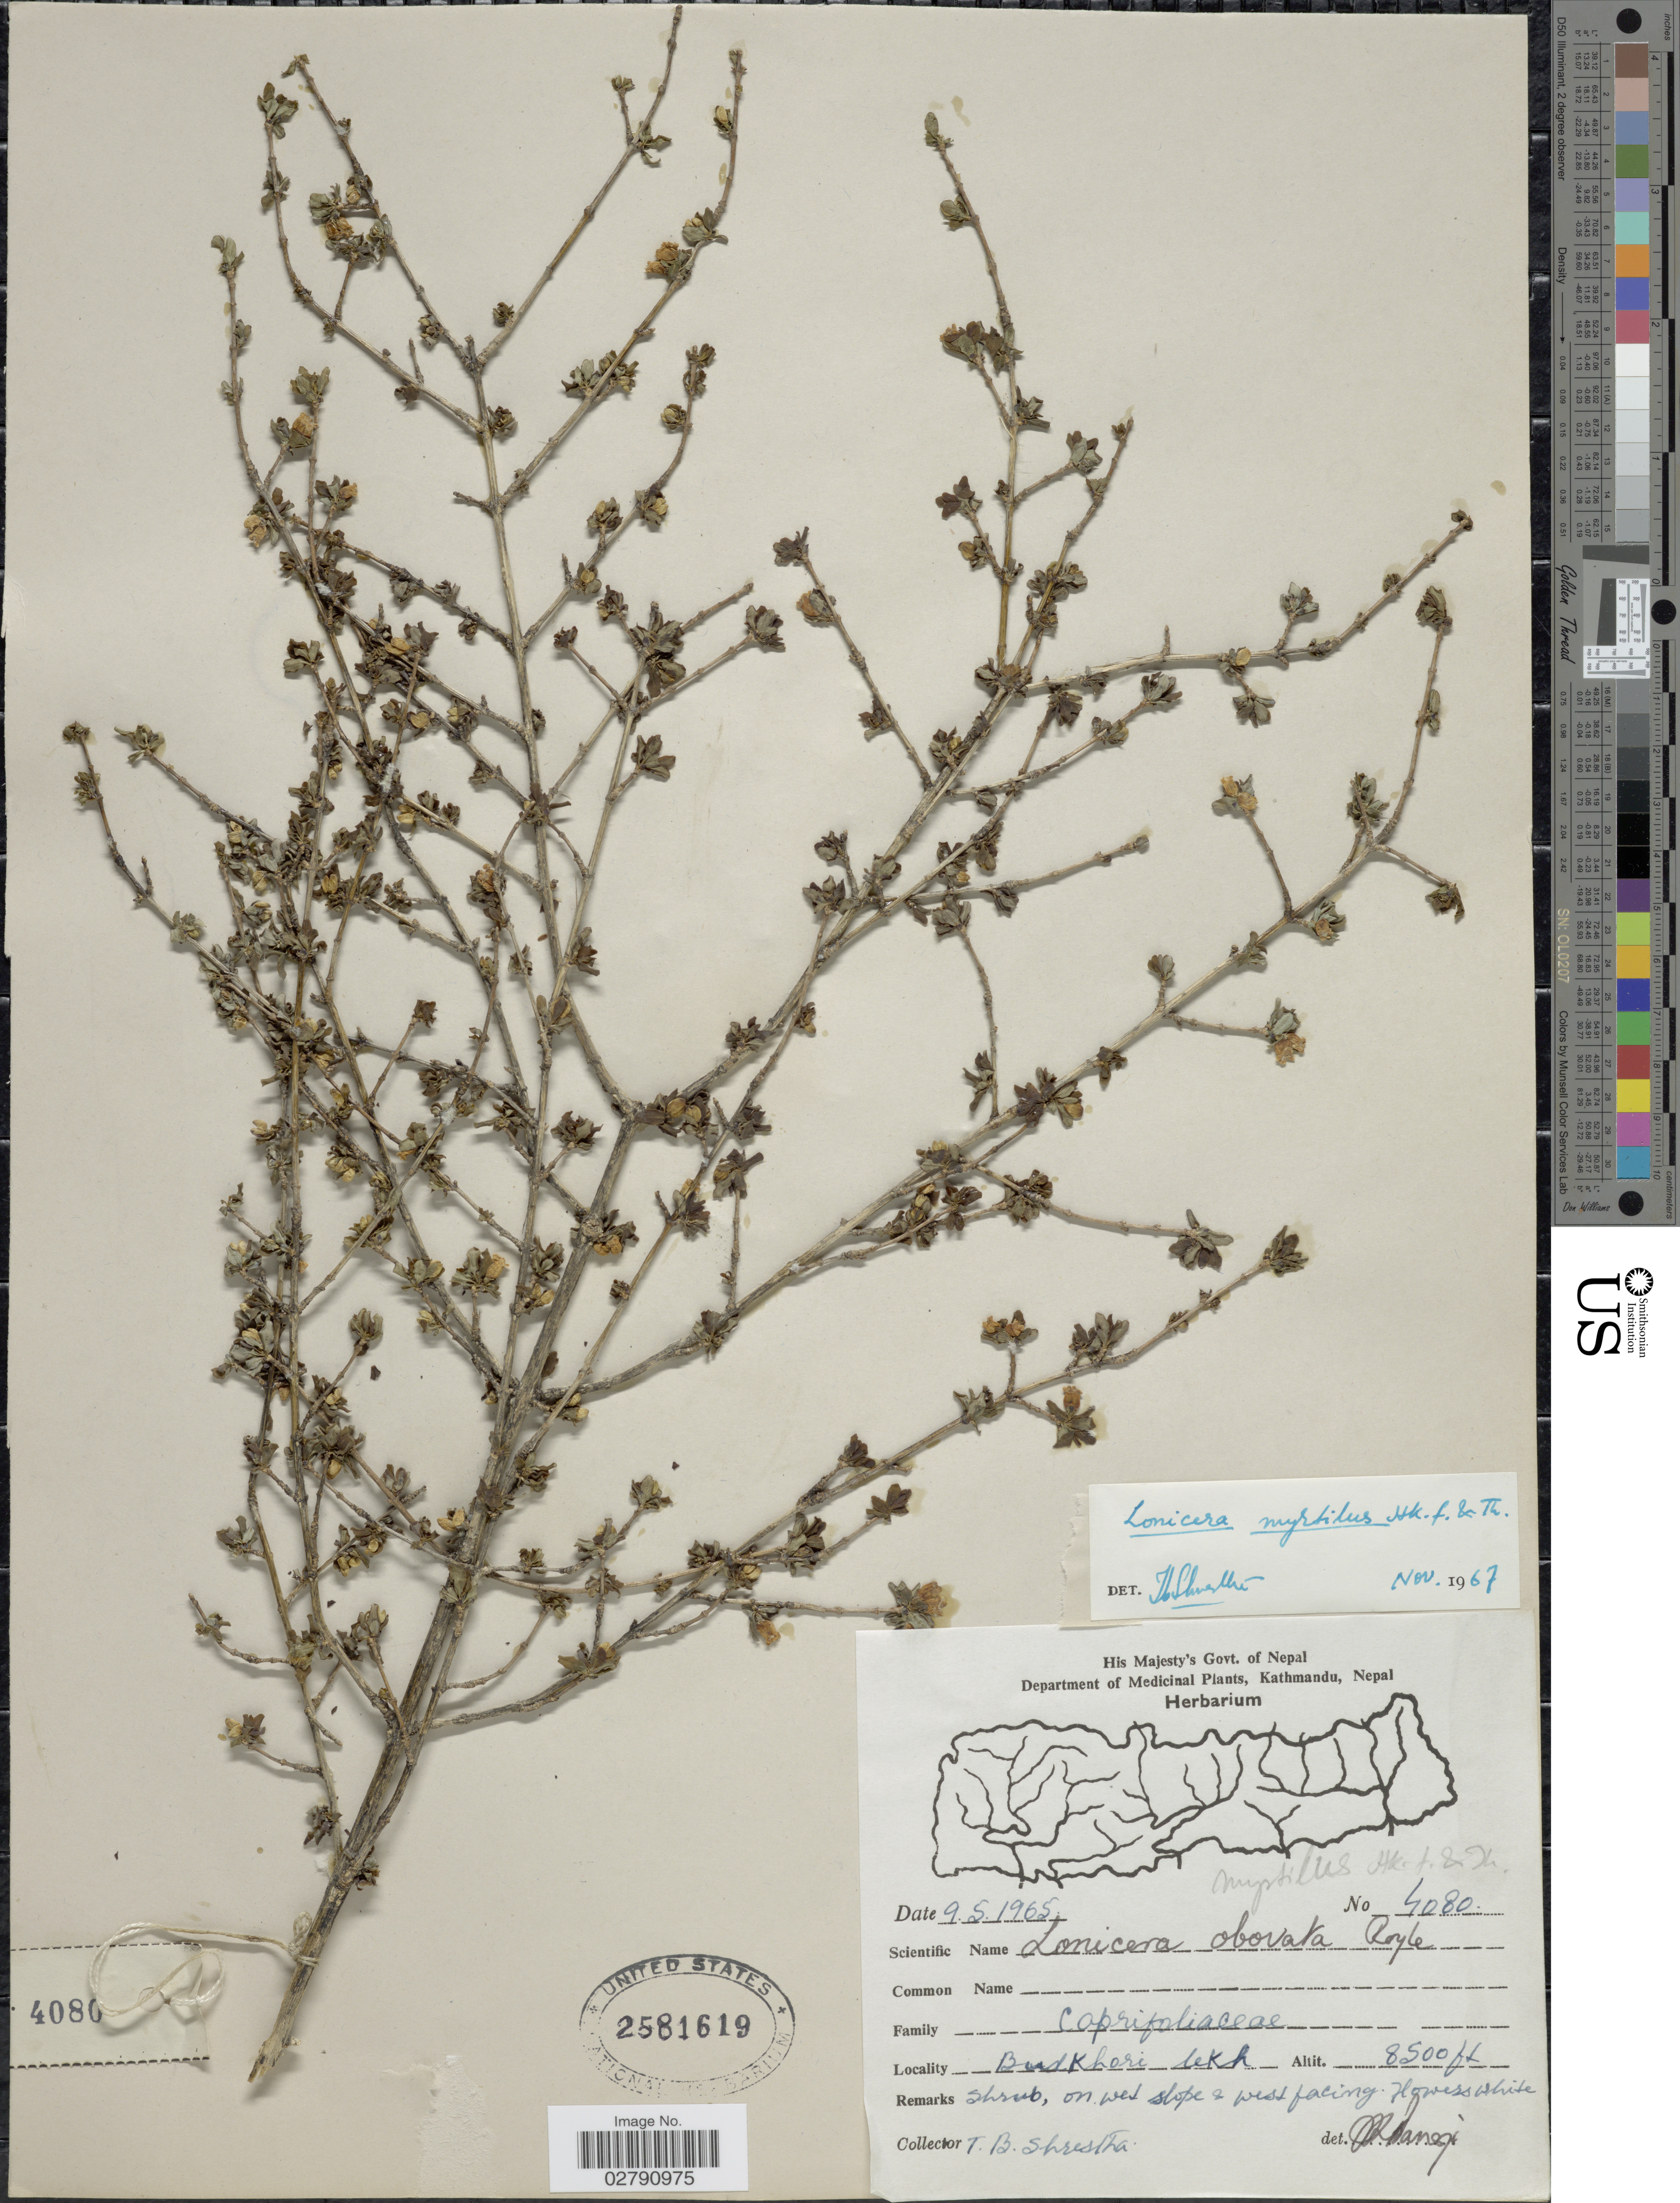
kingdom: Plantae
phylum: Tracheophyta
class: Magnoliopsida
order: Dipsacales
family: Caprifoliaceae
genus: Lonicera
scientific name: Lonicera myrtillus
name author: Thomson & Hook. f.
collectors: T. B. Shrestha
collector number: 4080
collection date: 1965-05-09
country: Nepal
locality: Bordkhari lekh.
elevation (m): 2591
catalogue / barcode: US 2581619